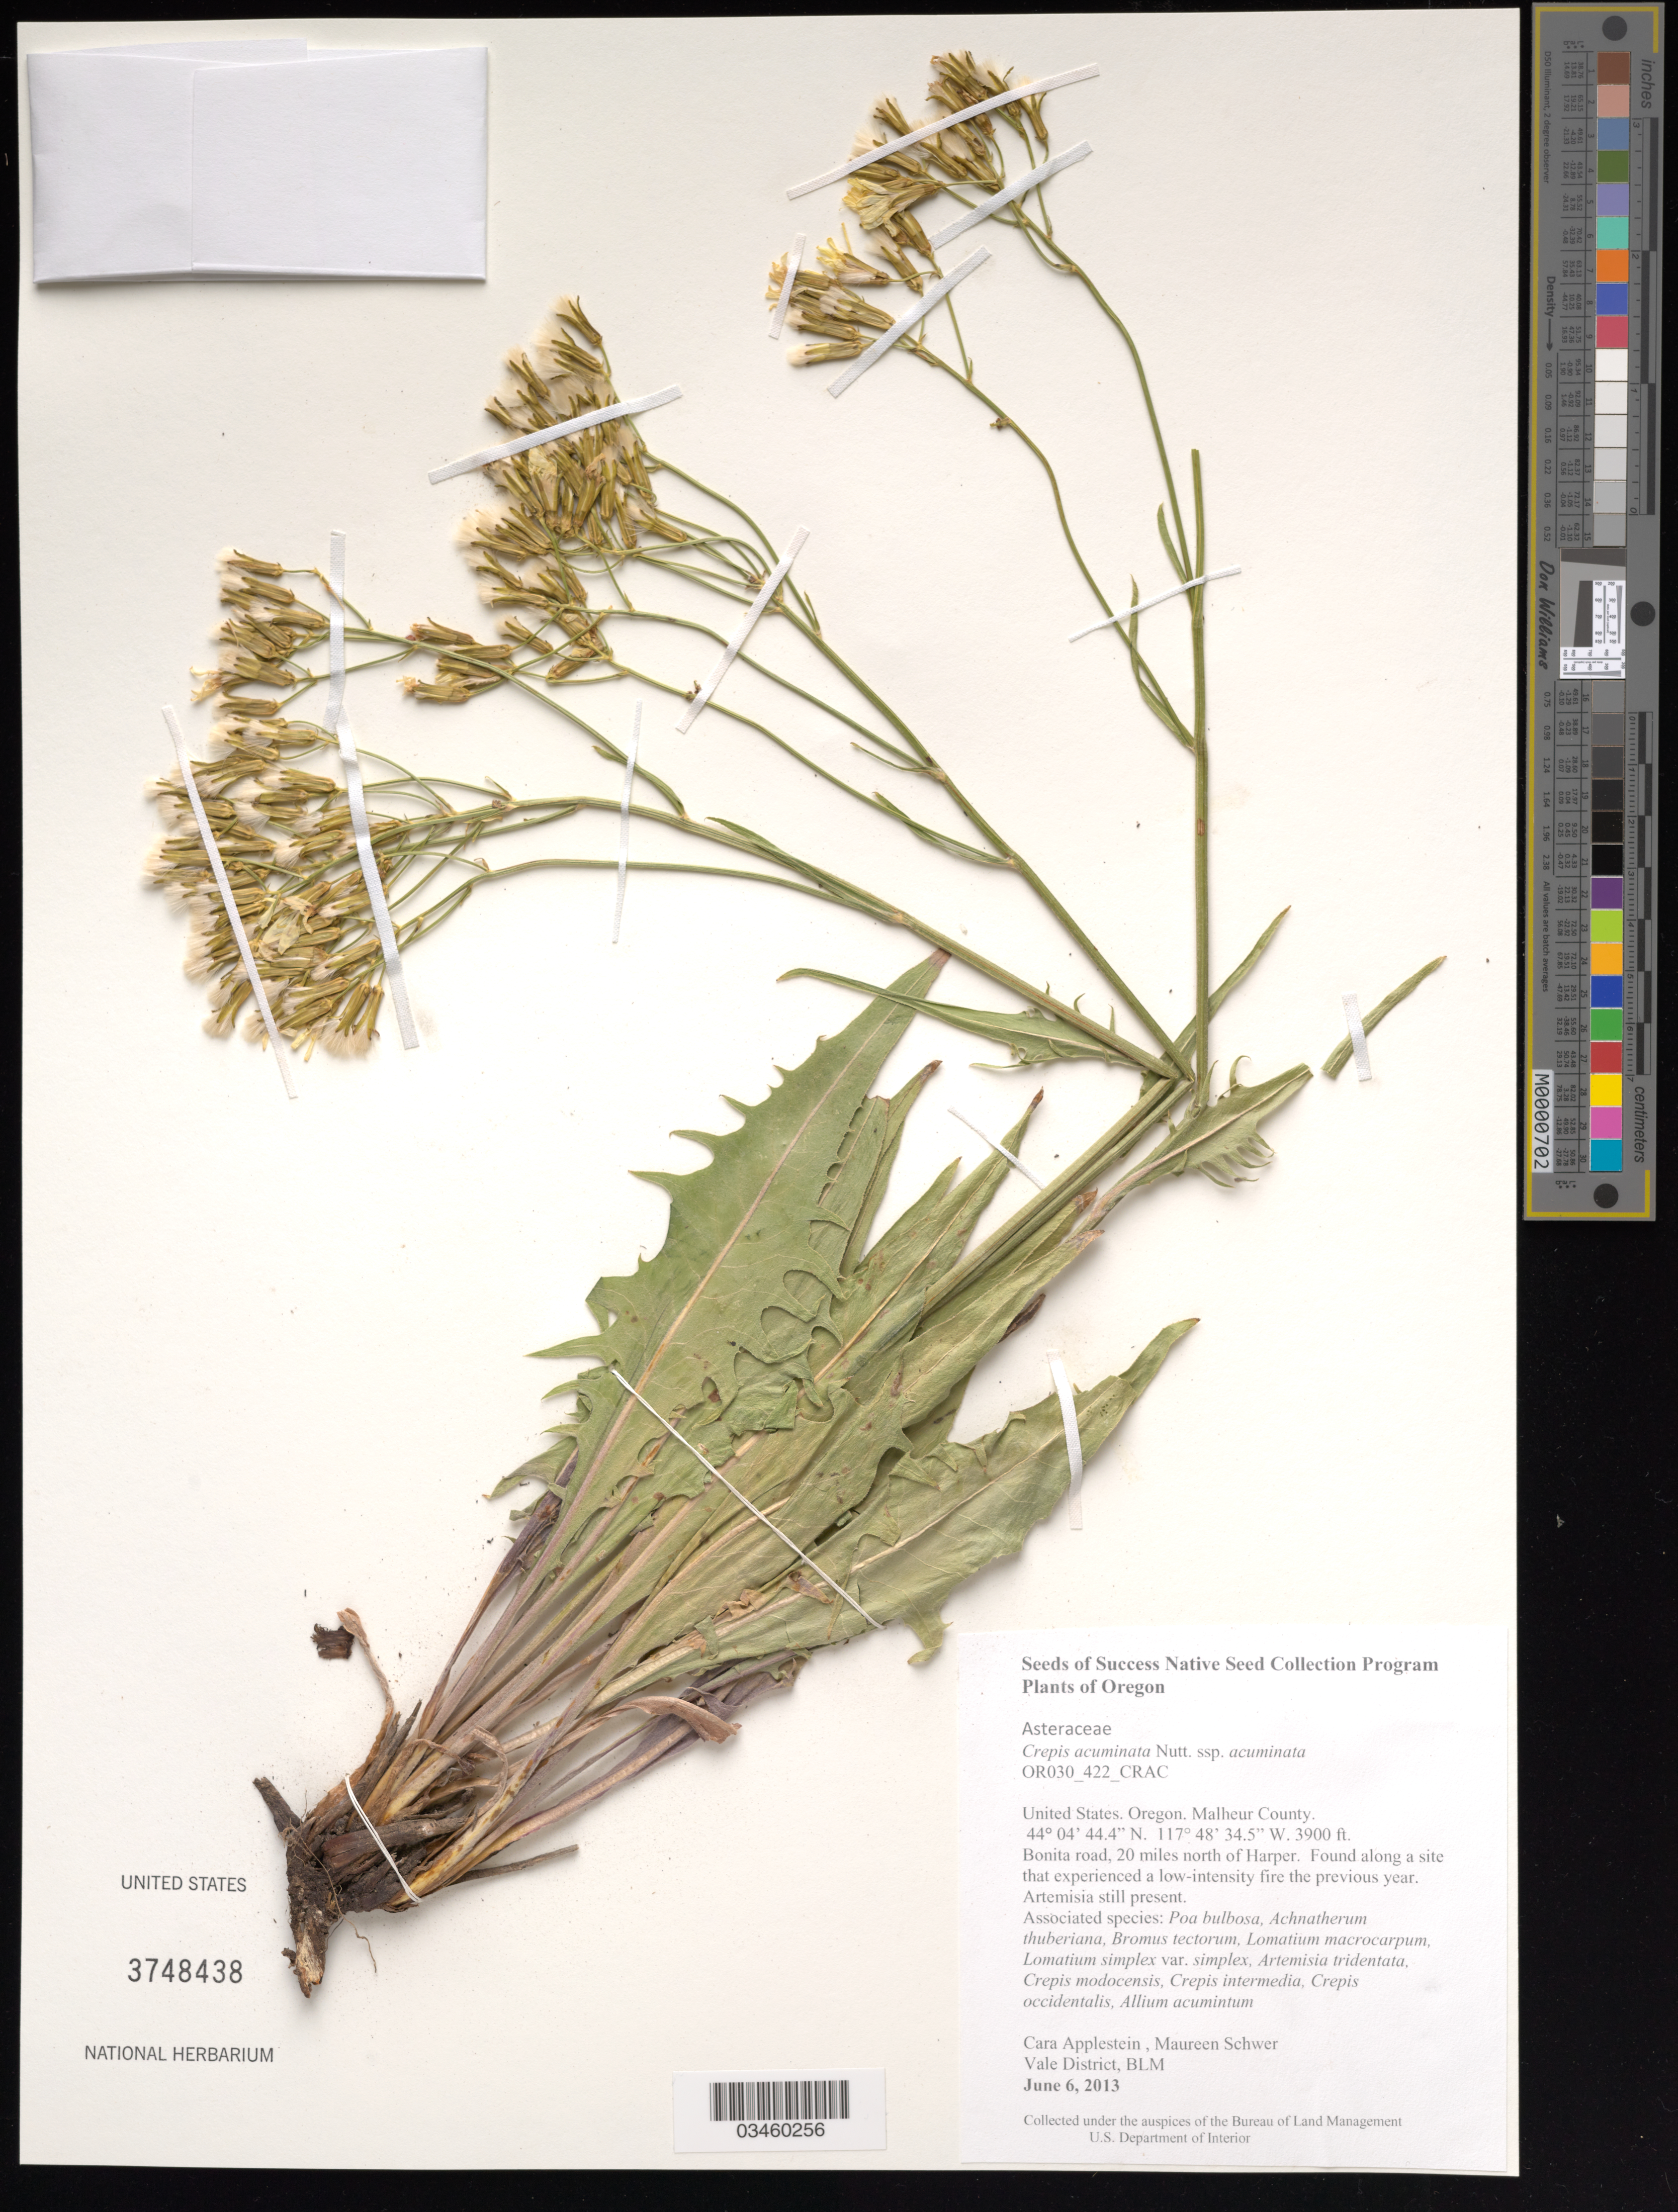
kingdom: Plantae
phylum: Tracheophyta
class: Magnoliopsida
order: Asterales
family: Asteraceae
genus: Crepis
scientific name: Crepis acuminata subsp. acuminata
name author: Nutt.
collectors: C. Applestein & M. Schwer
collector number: OR030-422-CRAC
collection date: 2013-06-06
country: United States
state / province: Oregon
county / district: Malheur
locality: Bonita Rd, 20 mi. N of Harper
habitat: With Poa bulbosa, Bromus tectorum, Crepis occidentalis, Allium acumintum, ect.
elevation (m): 1189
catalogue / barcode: US 3748438